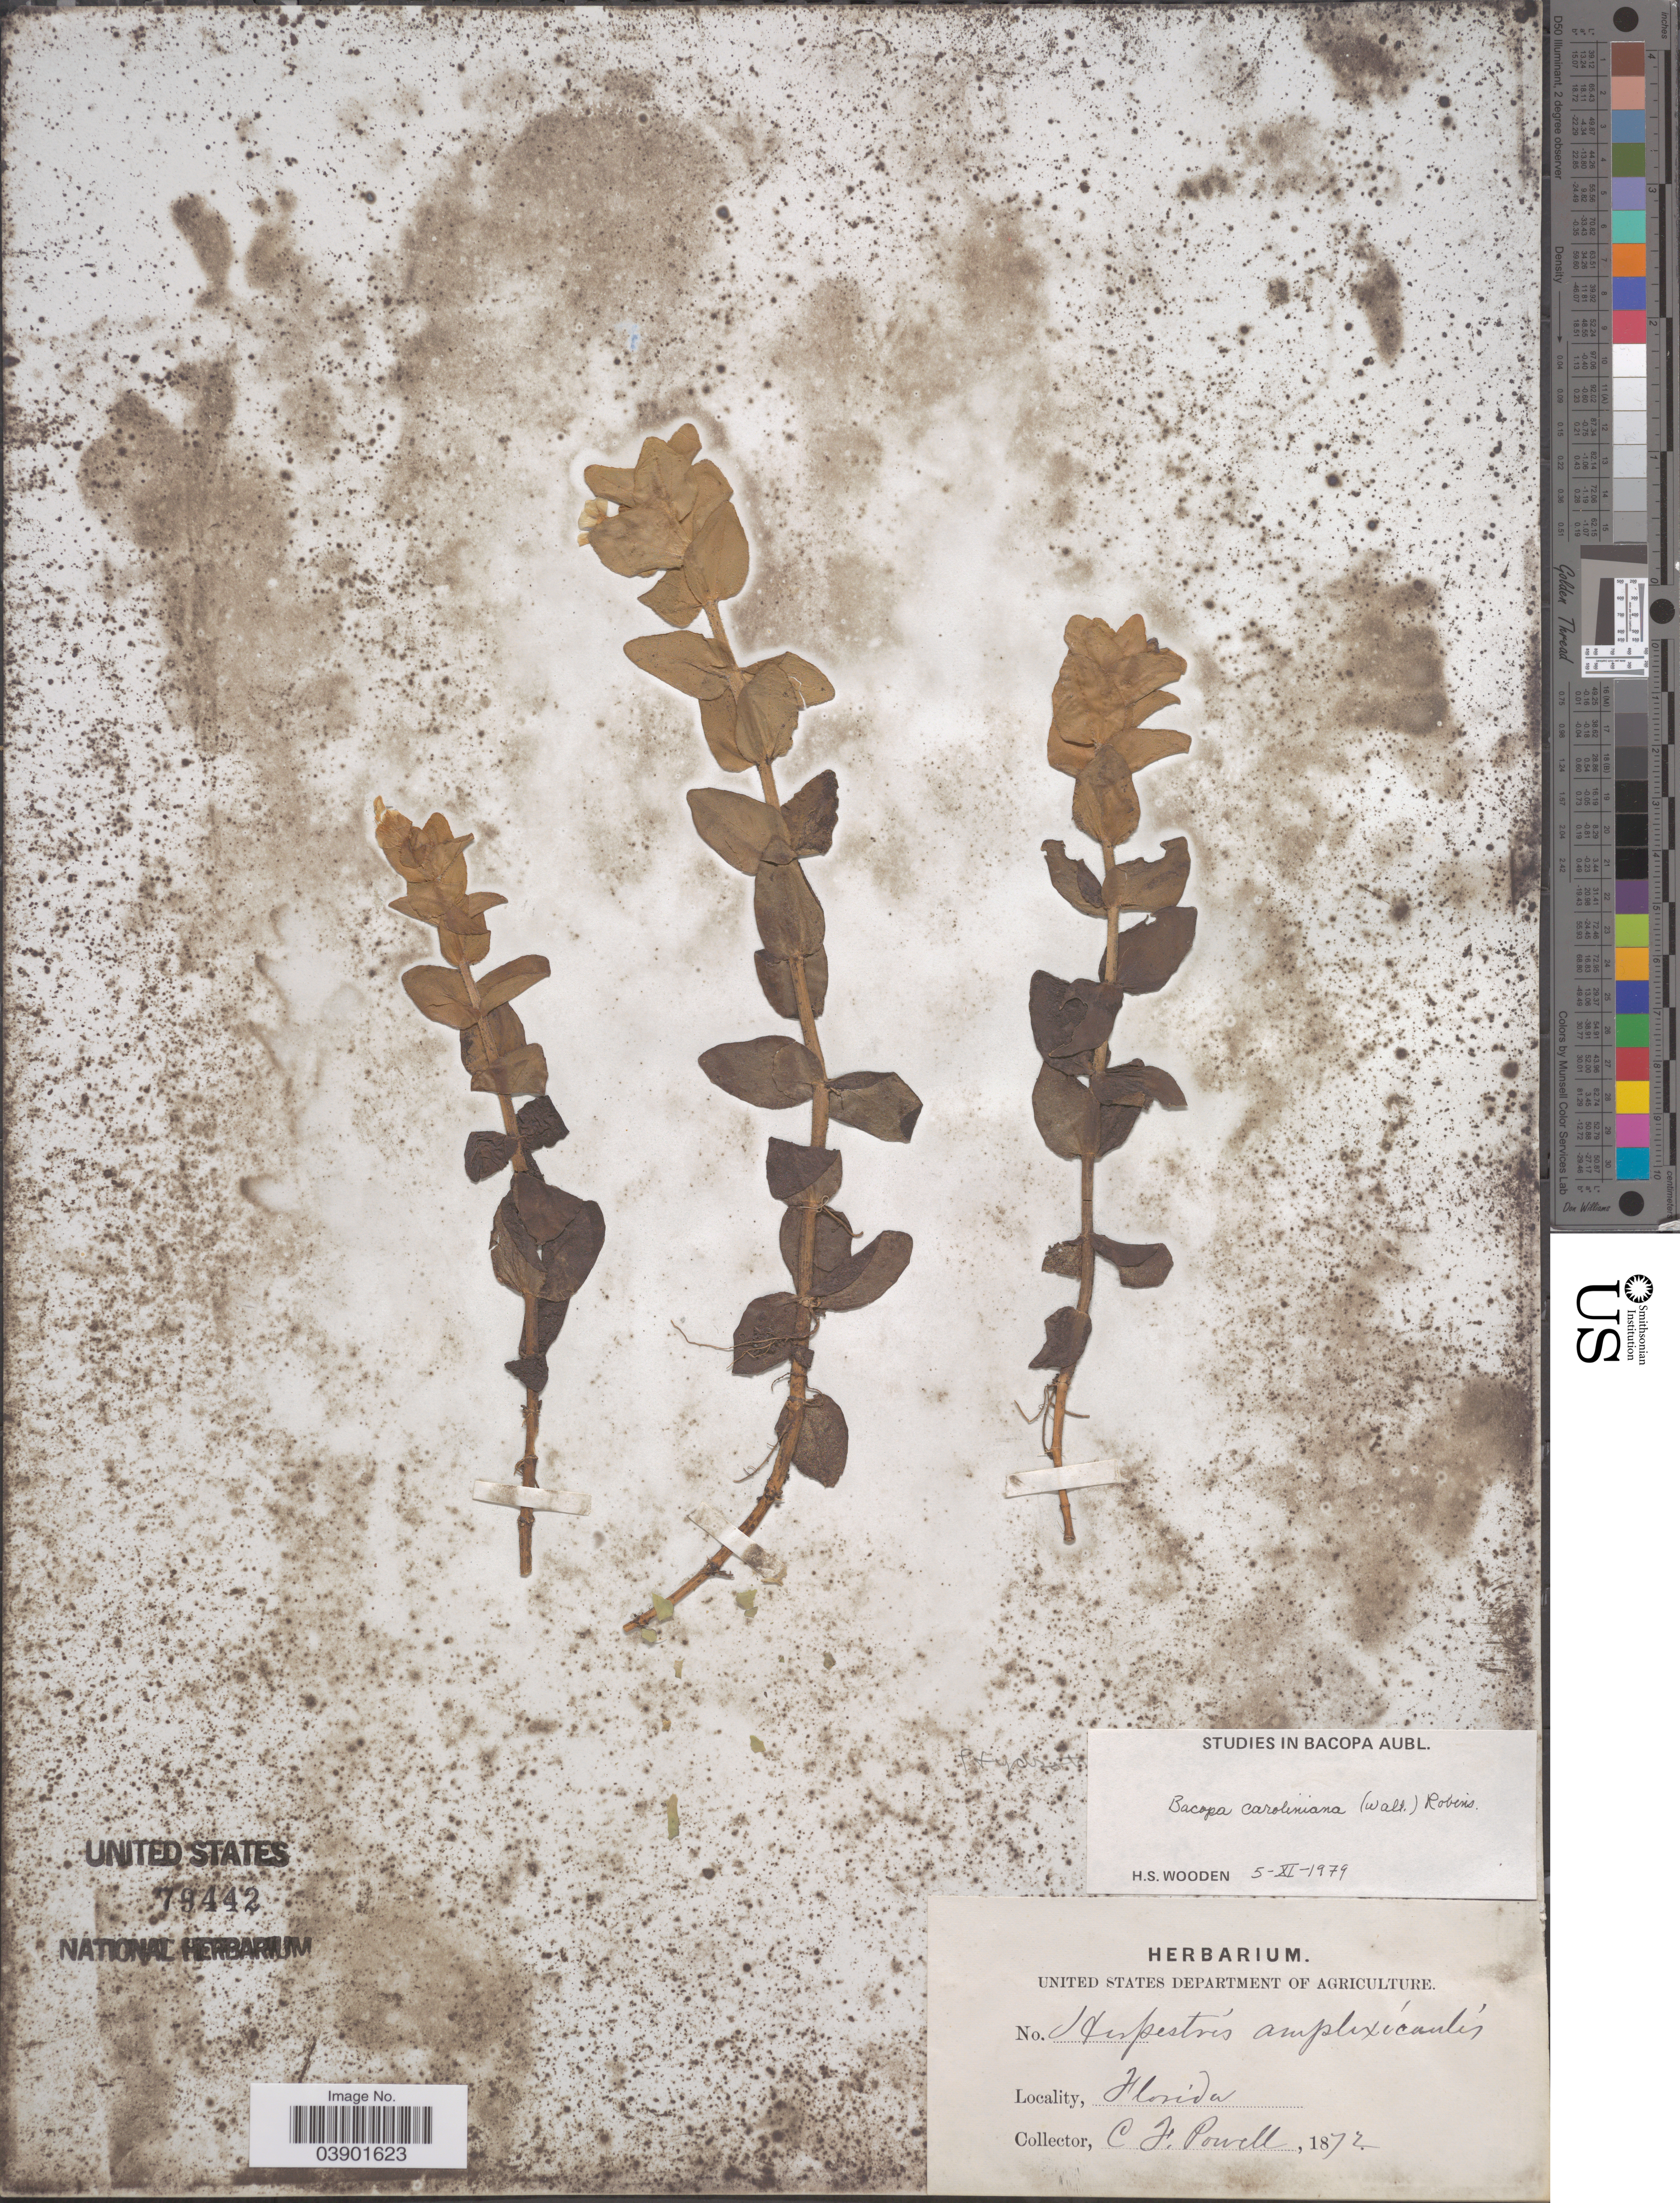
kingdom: Plantae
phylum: Tracheophyta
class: Magnoliopsida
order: Lamiales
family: Plantaginaceae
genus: Bacopa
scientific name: Bacopa caroliniana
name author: (Walter) B.L. Rob.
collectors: C. F. Powell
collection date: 1872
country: United States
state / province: Florida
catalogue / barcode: US 79442